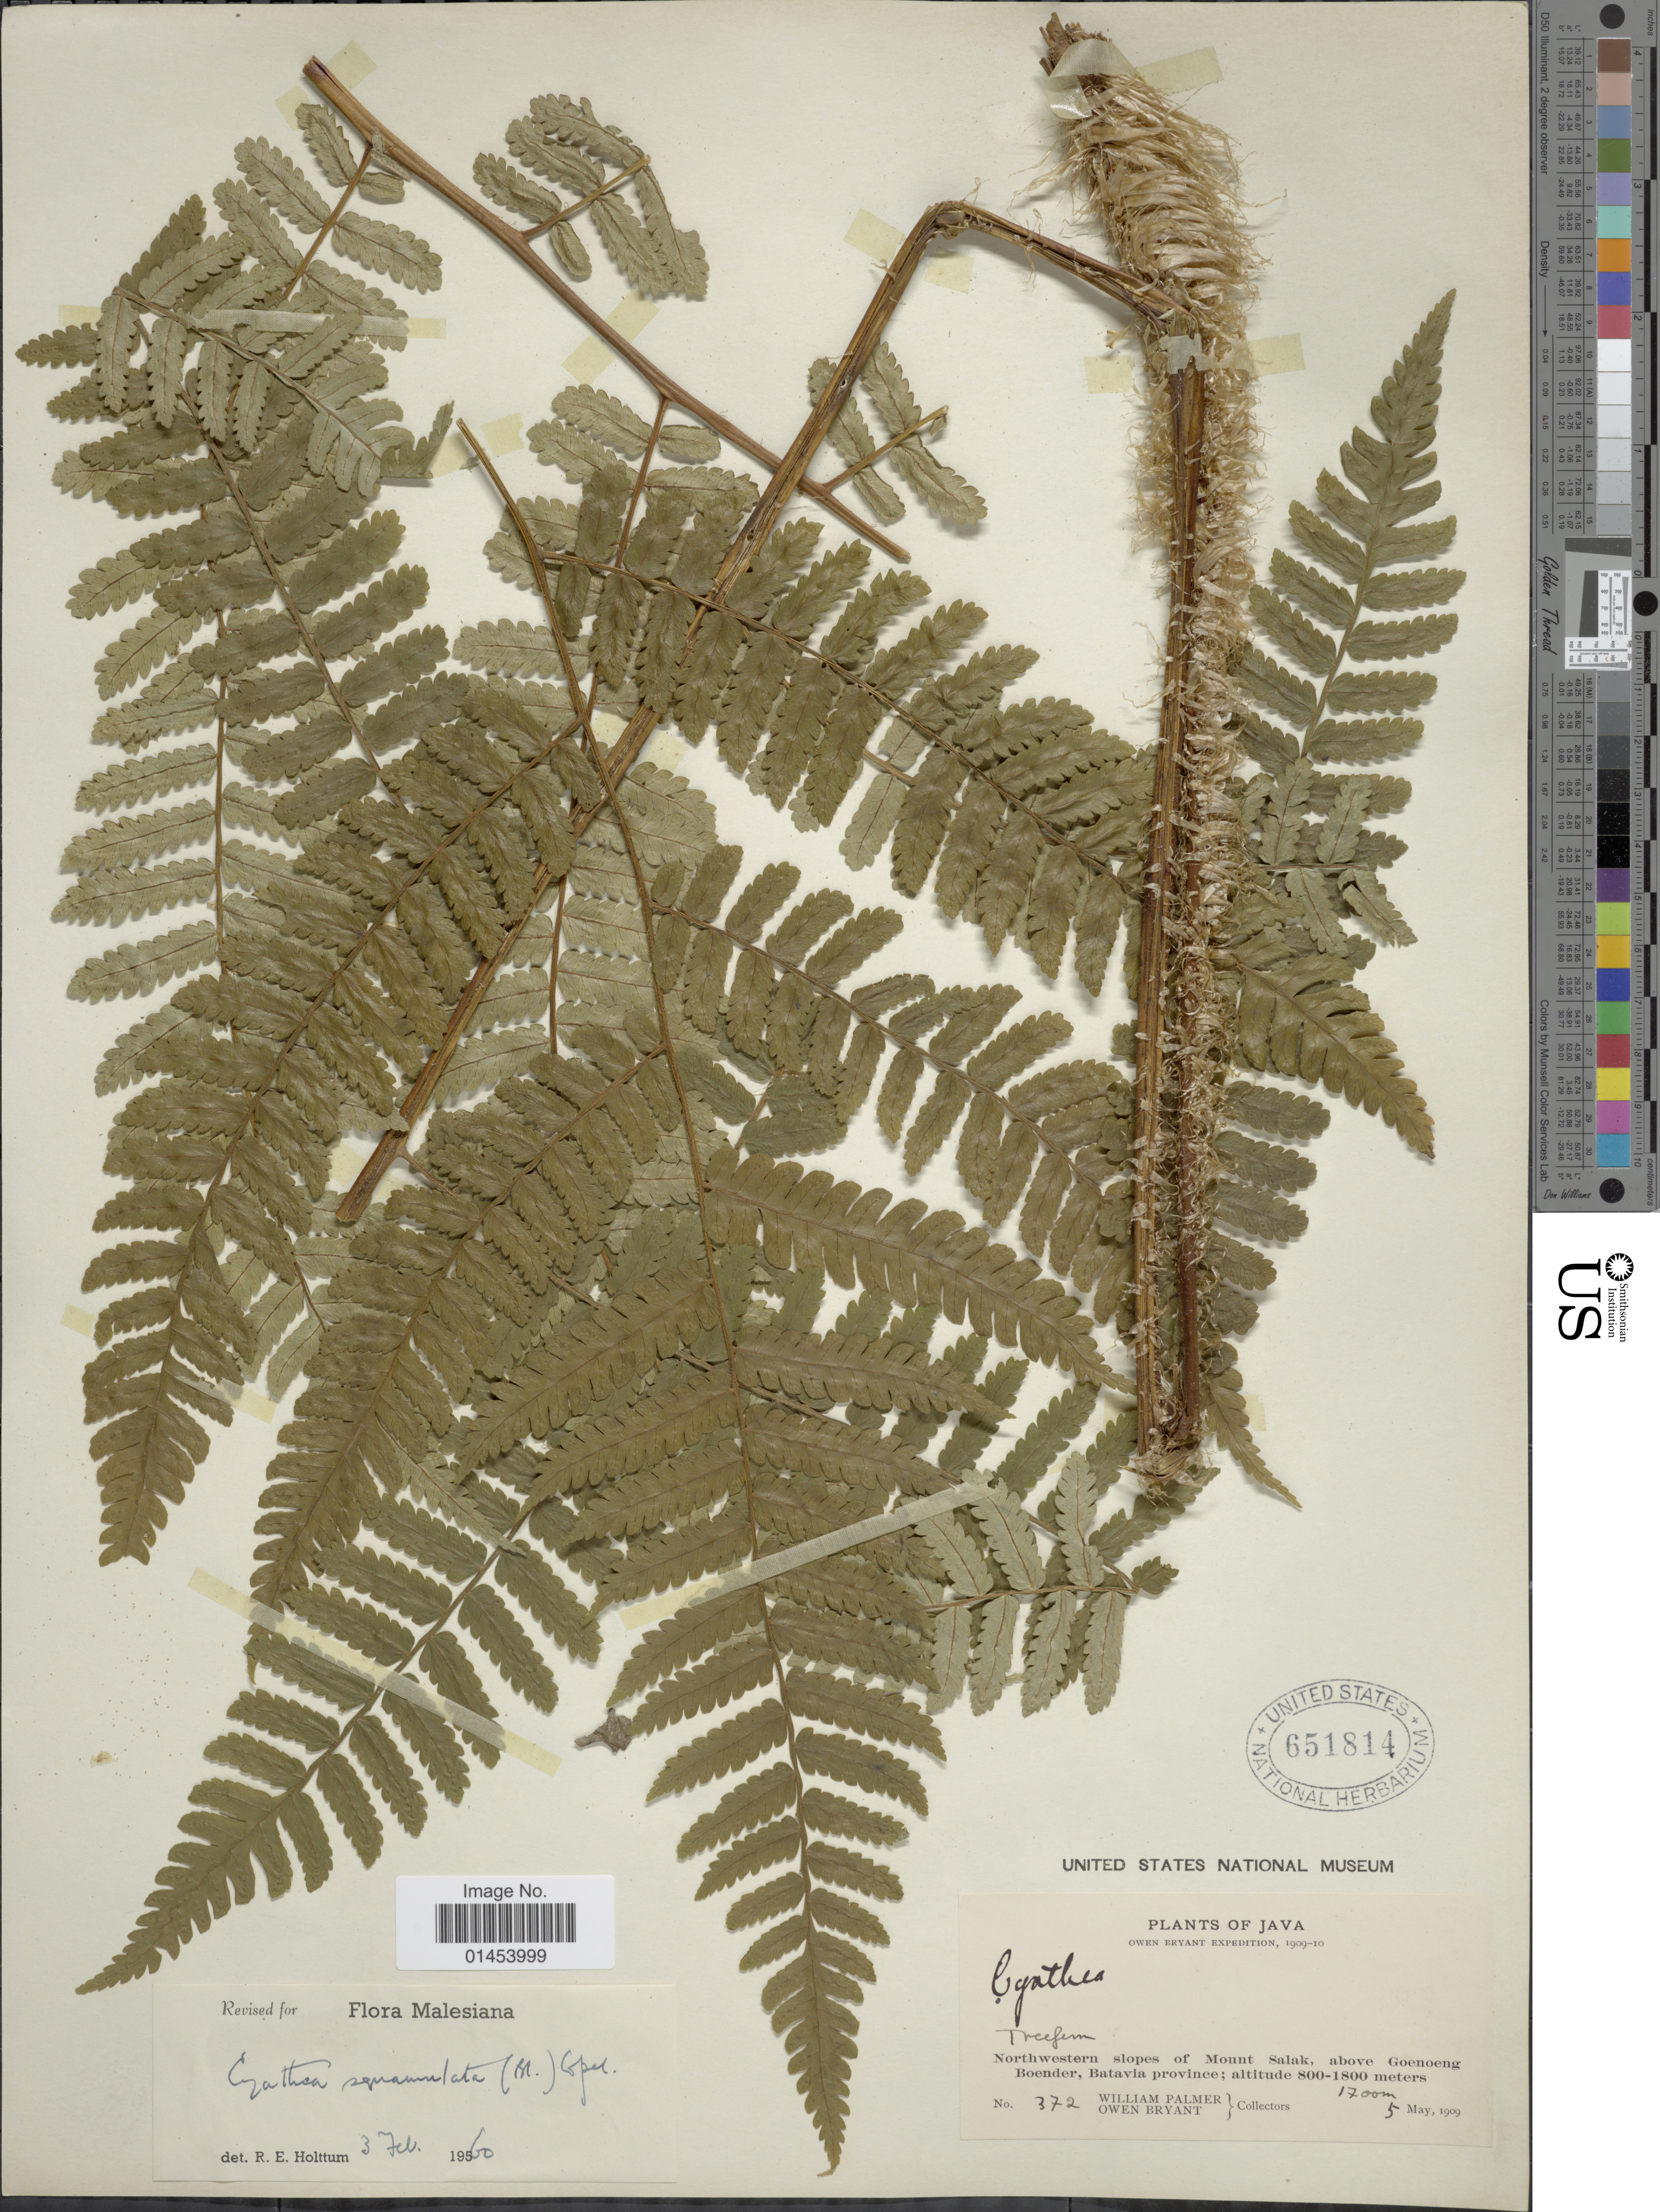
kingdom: Plantae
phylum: Tracheophyta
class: Polypodiopsida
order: Cyatheales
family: Cyatheaceae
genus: Cyathea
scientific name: Cyathea squamulata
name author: (Blume) Copel.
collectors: W. Palmer & O. Bryant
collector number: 372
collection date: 1909-05-05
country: Indonesia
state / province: Java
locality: Treesem [interpreted]. Northwestern slopes of Mount Salak, above Goenoeng Boender, Batavia province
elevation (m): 1700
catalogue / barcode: US 651814